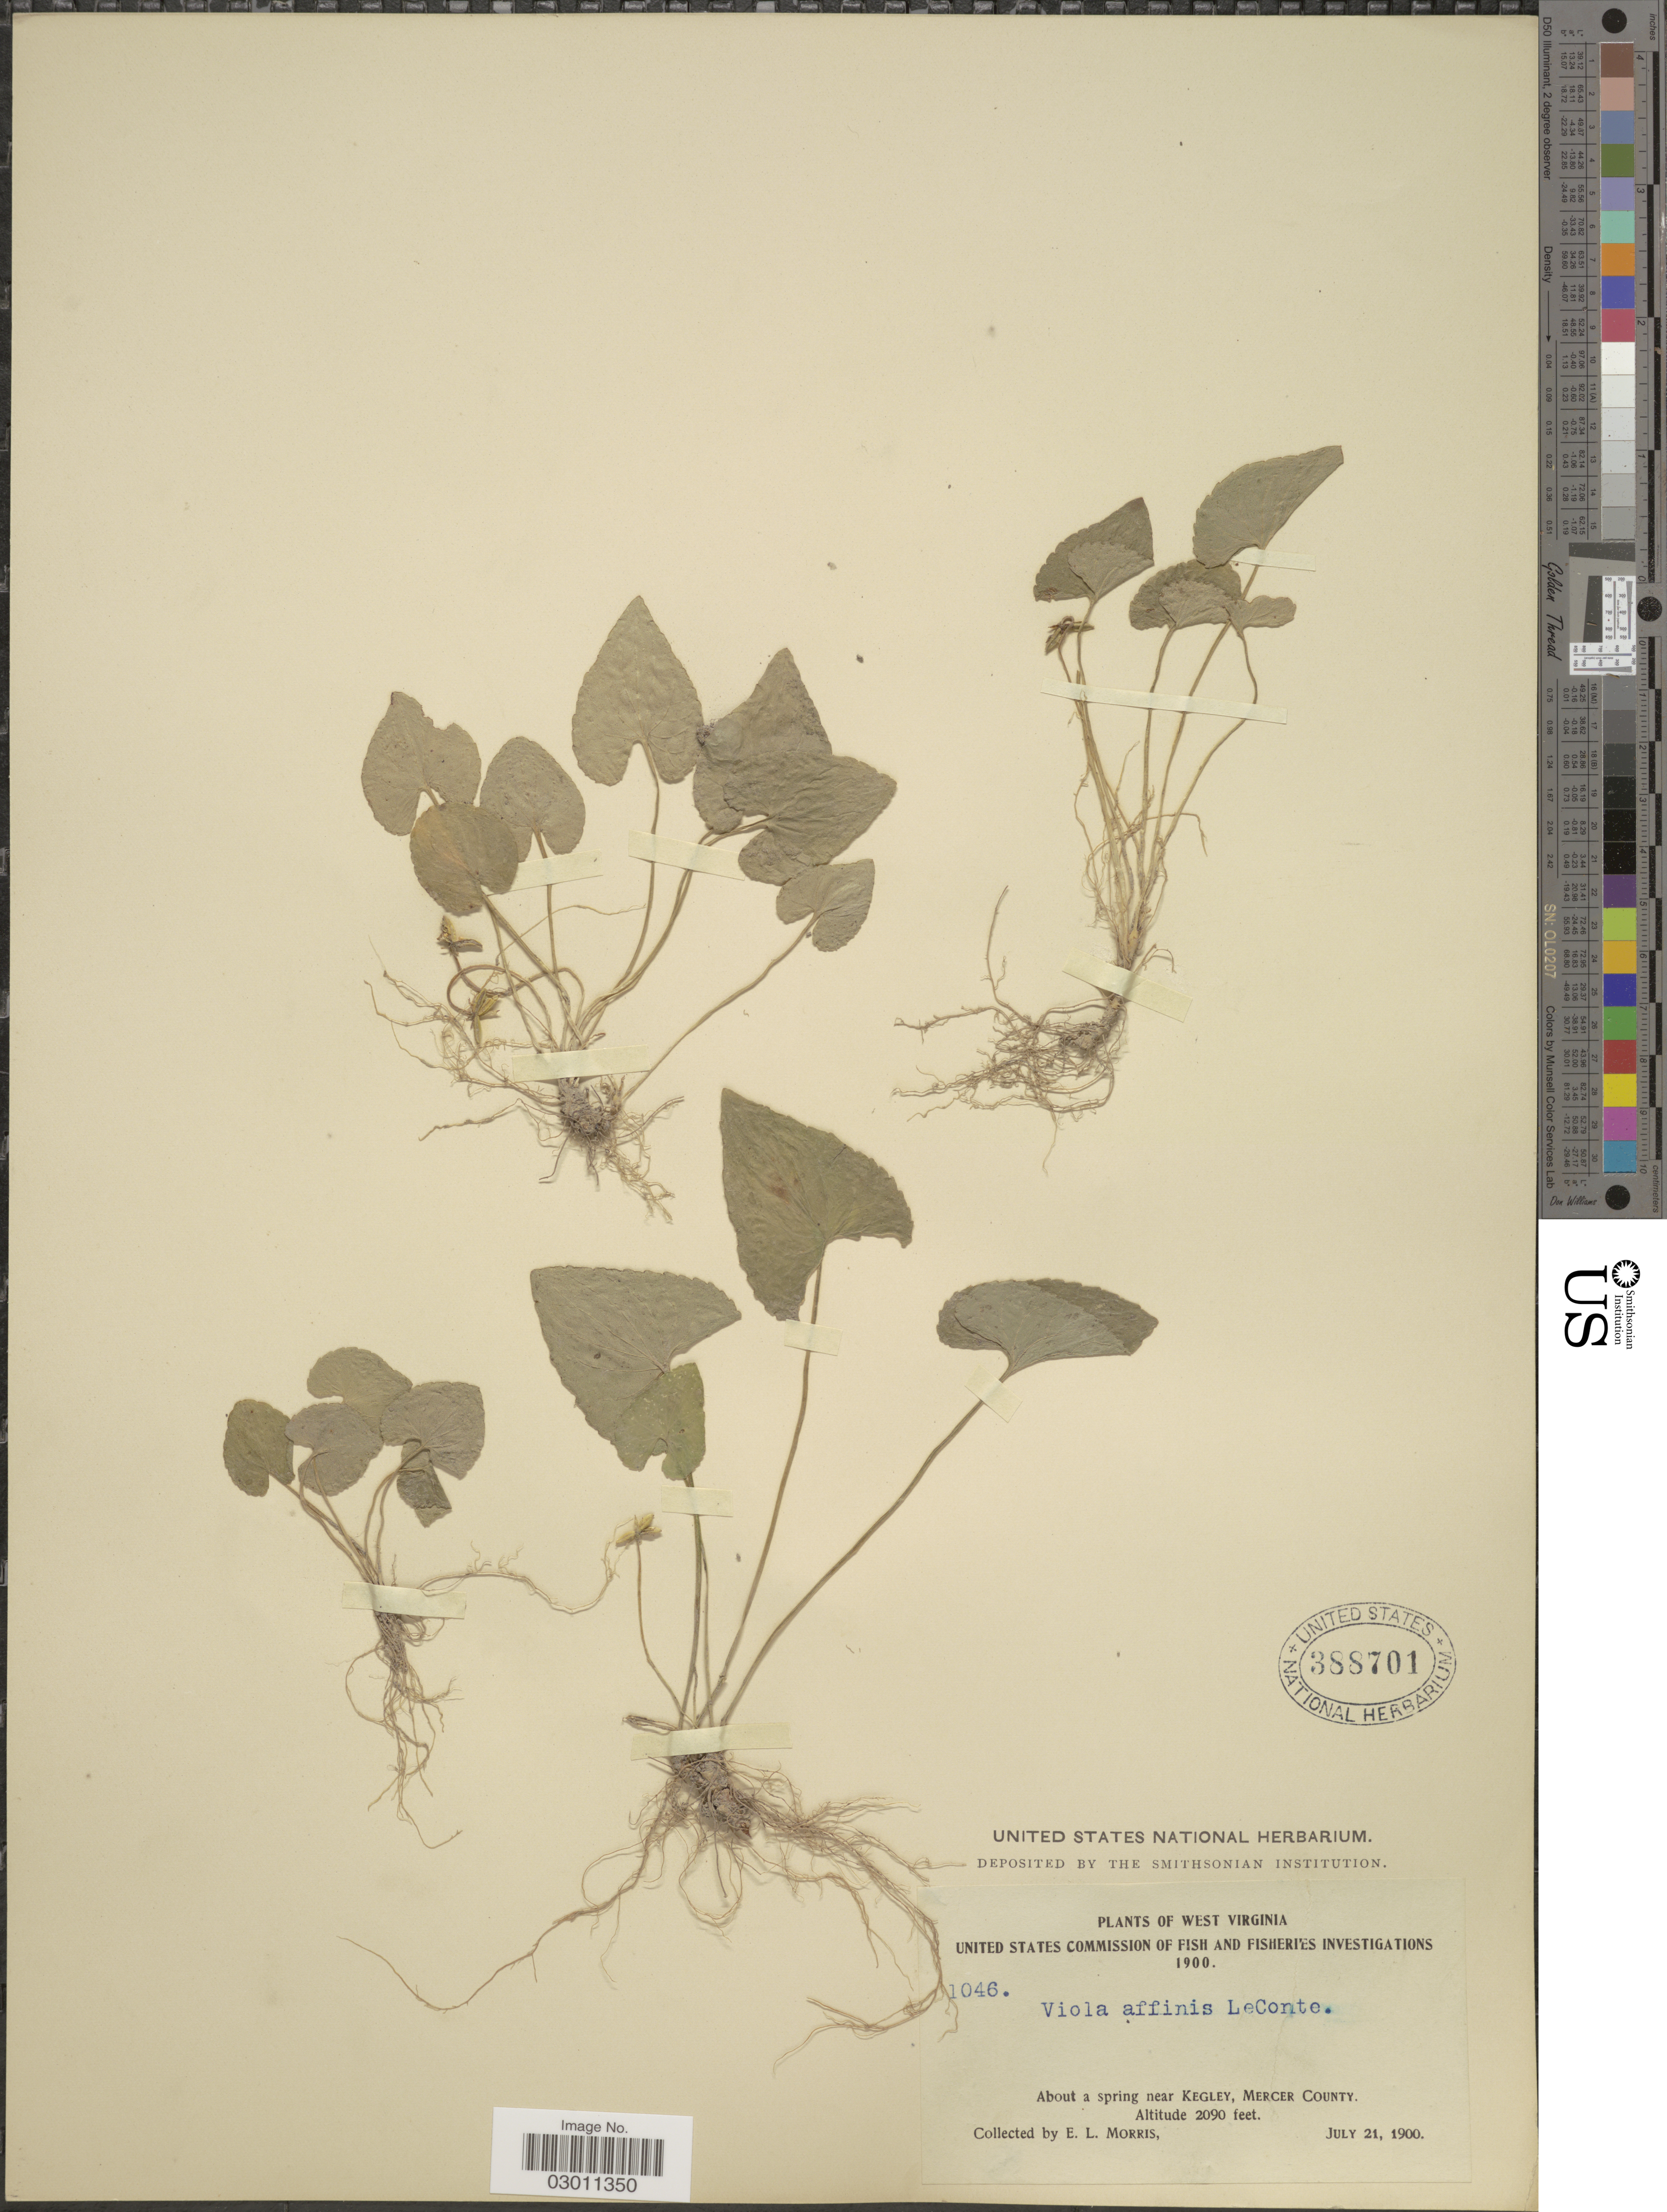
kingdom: Plantae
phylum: Tracheophyta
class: Magnoliopsida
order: Malpighiales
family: Violaceae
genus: Viola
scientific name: Viola affinis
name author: LeConte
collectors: E. Morris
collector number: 1046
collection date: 1900-07-21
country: United States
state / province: West Virginia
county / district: Mercer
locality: About a spring near Kegley, Mercer County.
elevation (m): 637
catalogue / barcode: US 388701